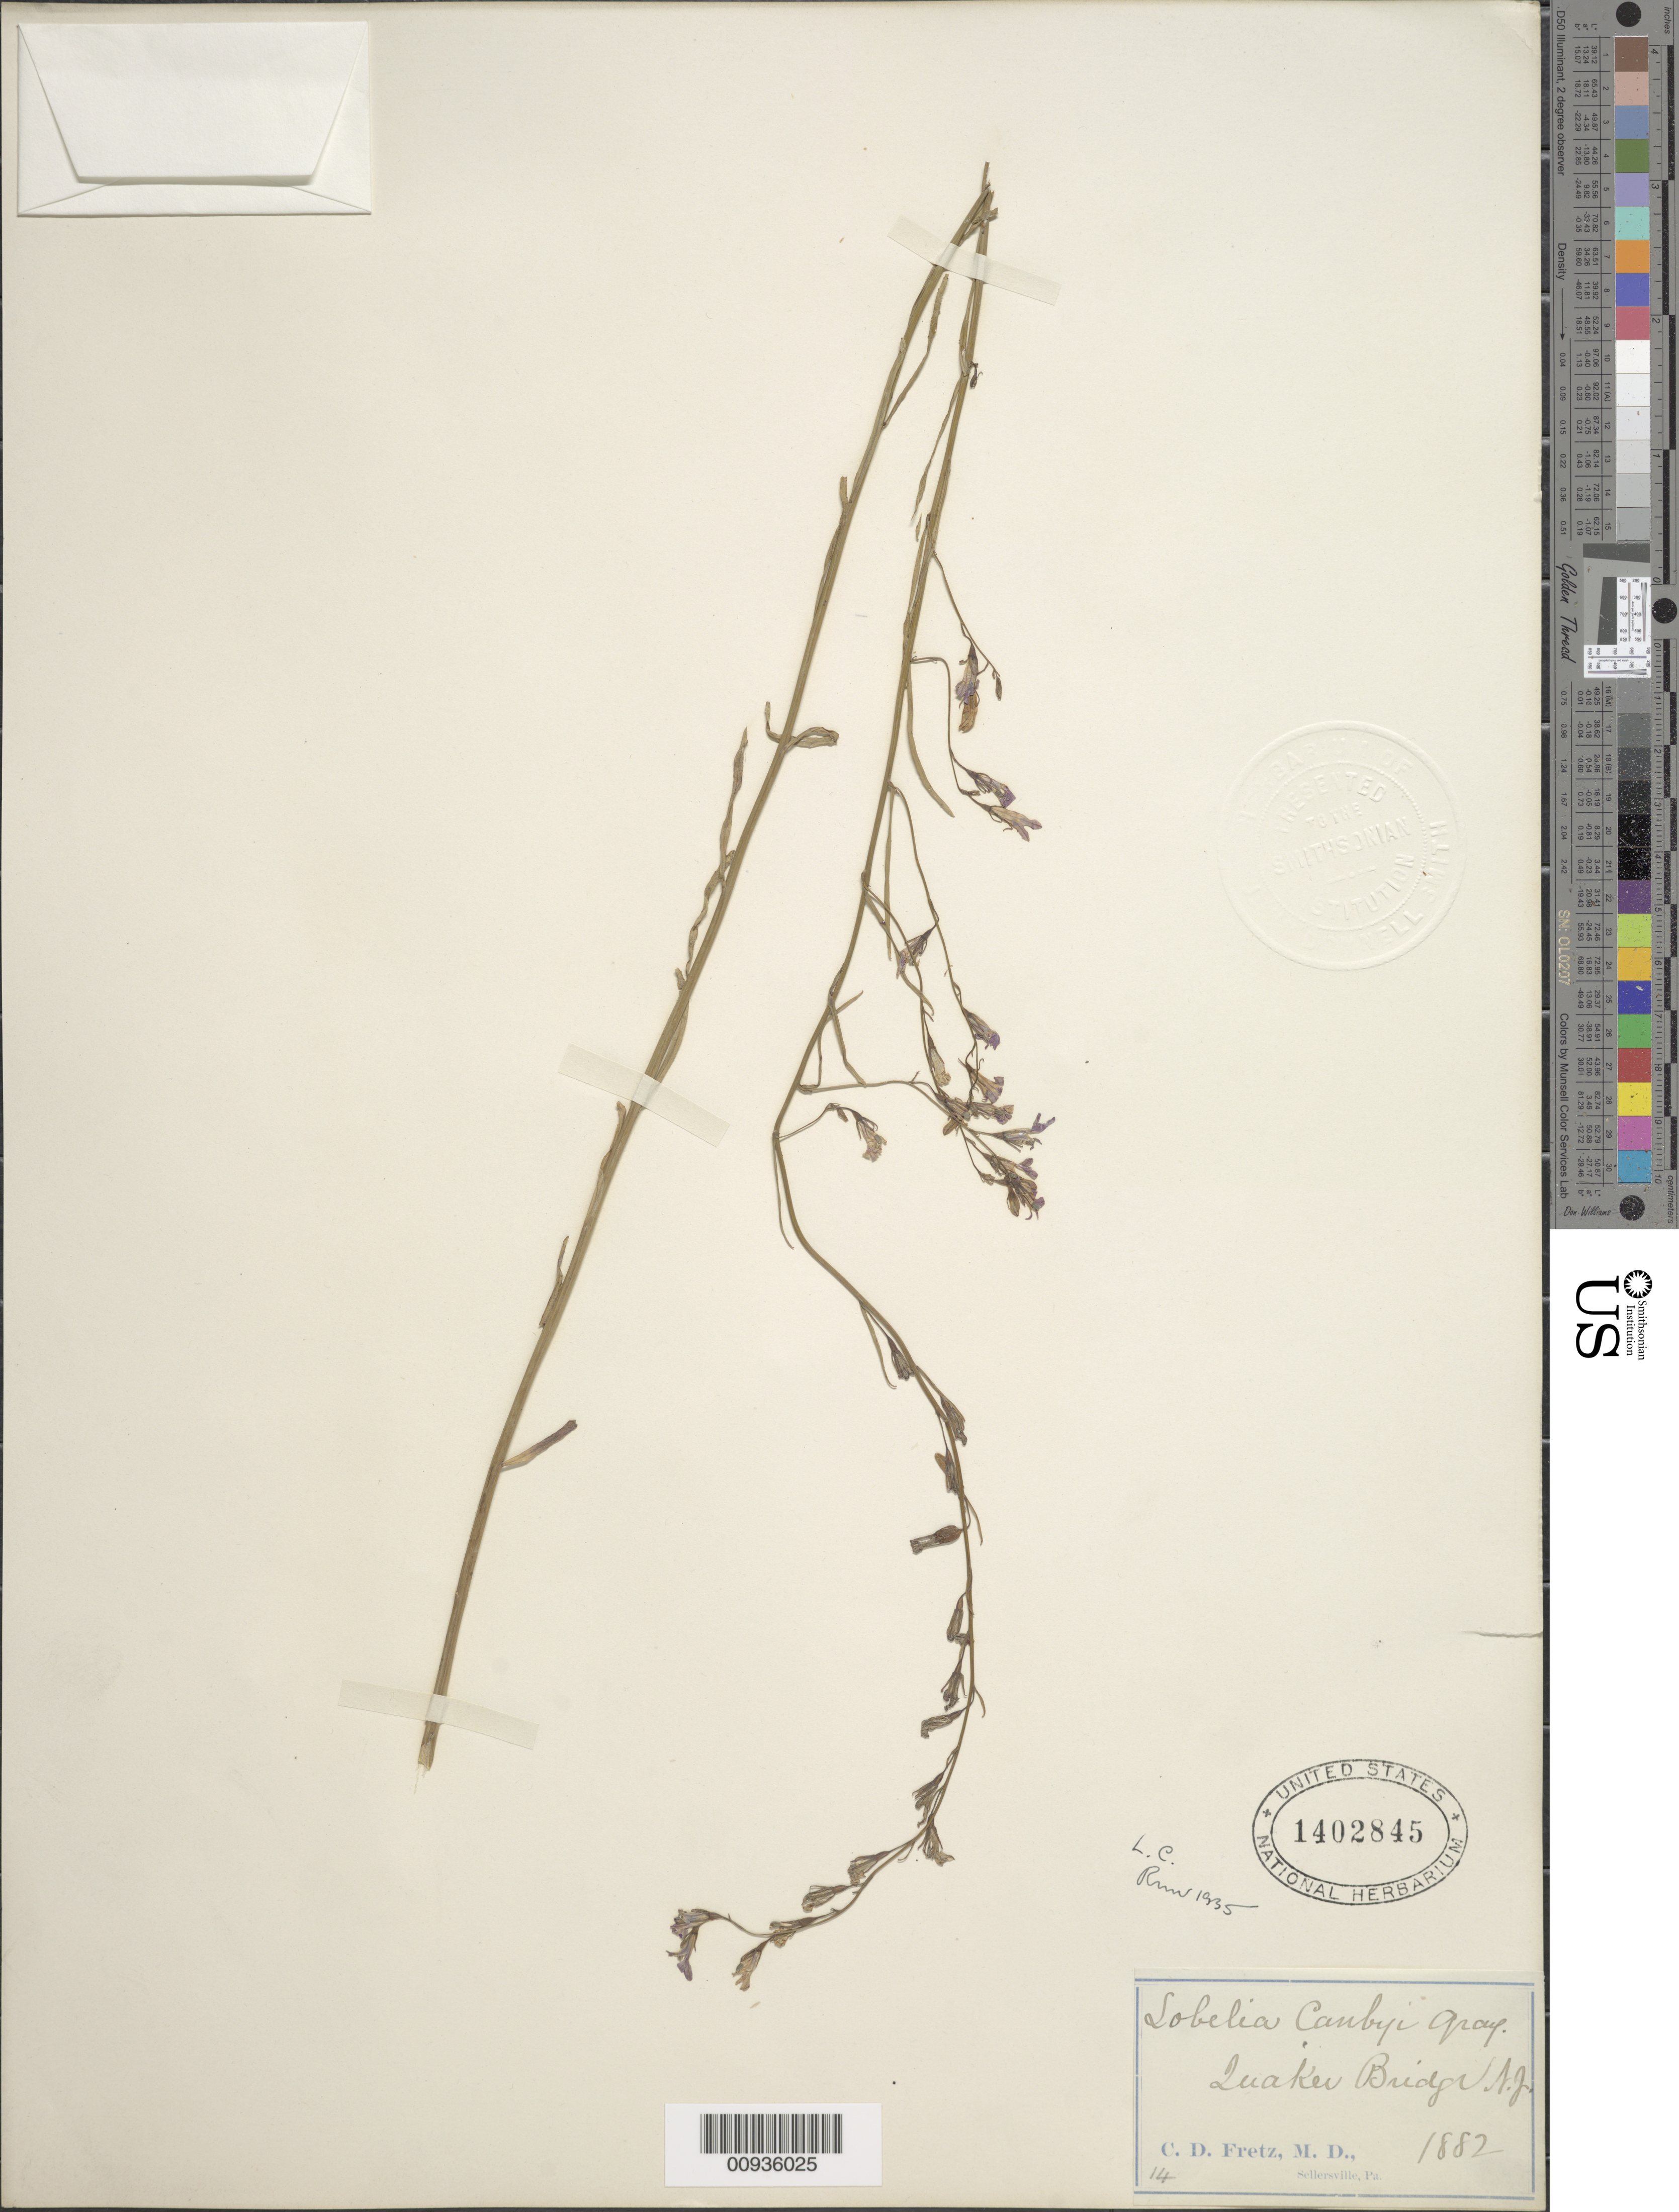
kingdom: Plantae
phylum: Tracheophyta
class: Magnoliopsida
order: Asterales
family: Campanulaceae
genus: Lobelia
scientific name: Lobelia canbyi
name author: A. Gray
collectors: C. D. Fretz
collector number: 14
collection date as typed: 1882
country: United States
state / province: New Jersey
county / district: Mercer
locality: Quaker Bridge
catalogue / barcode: US 1402845